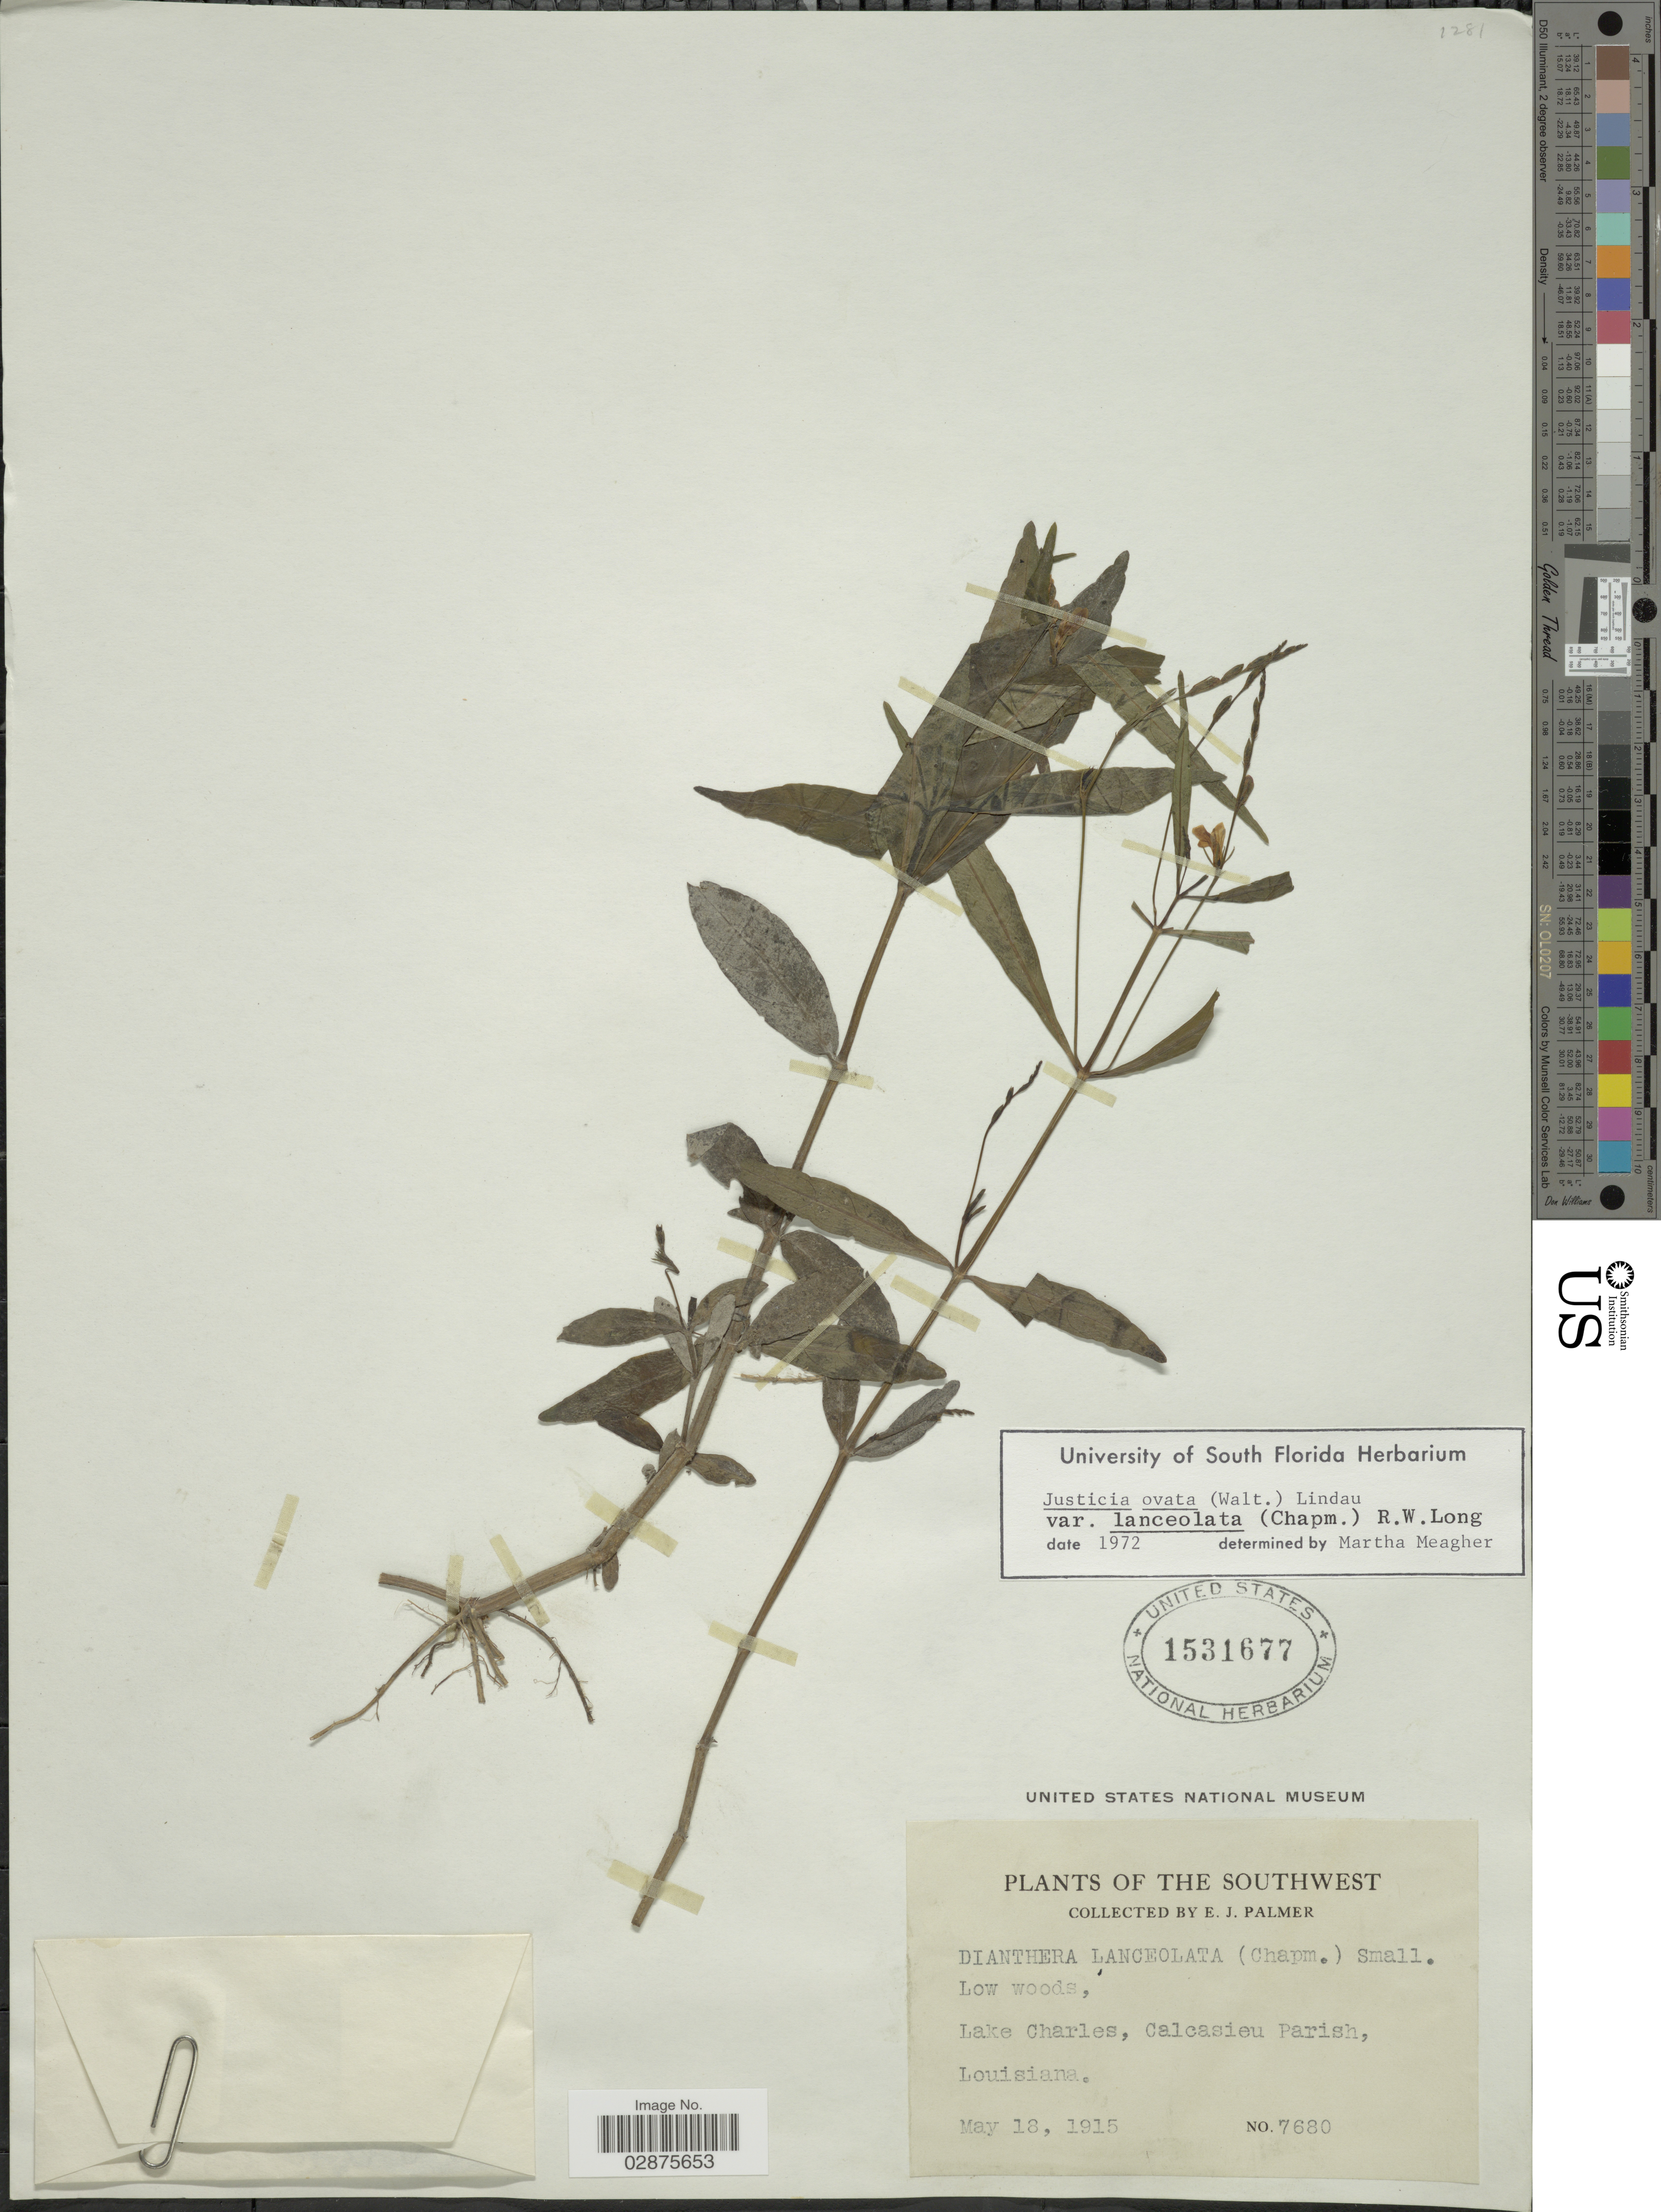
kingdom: Plantae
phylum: Tracheophyta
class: Magnoliopsida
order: Lamiales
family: Acanthaceae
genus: Justicia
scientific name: Justicia lanceolata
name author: (Chapm.) Small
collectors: E. J. Palmer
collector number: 7680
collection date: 1915-05-18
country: United States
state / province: Louisiana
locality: The Southwest. Low woods, Lake Charles, Calcasieu Parish, Louisiana.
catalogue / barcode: US 1531677